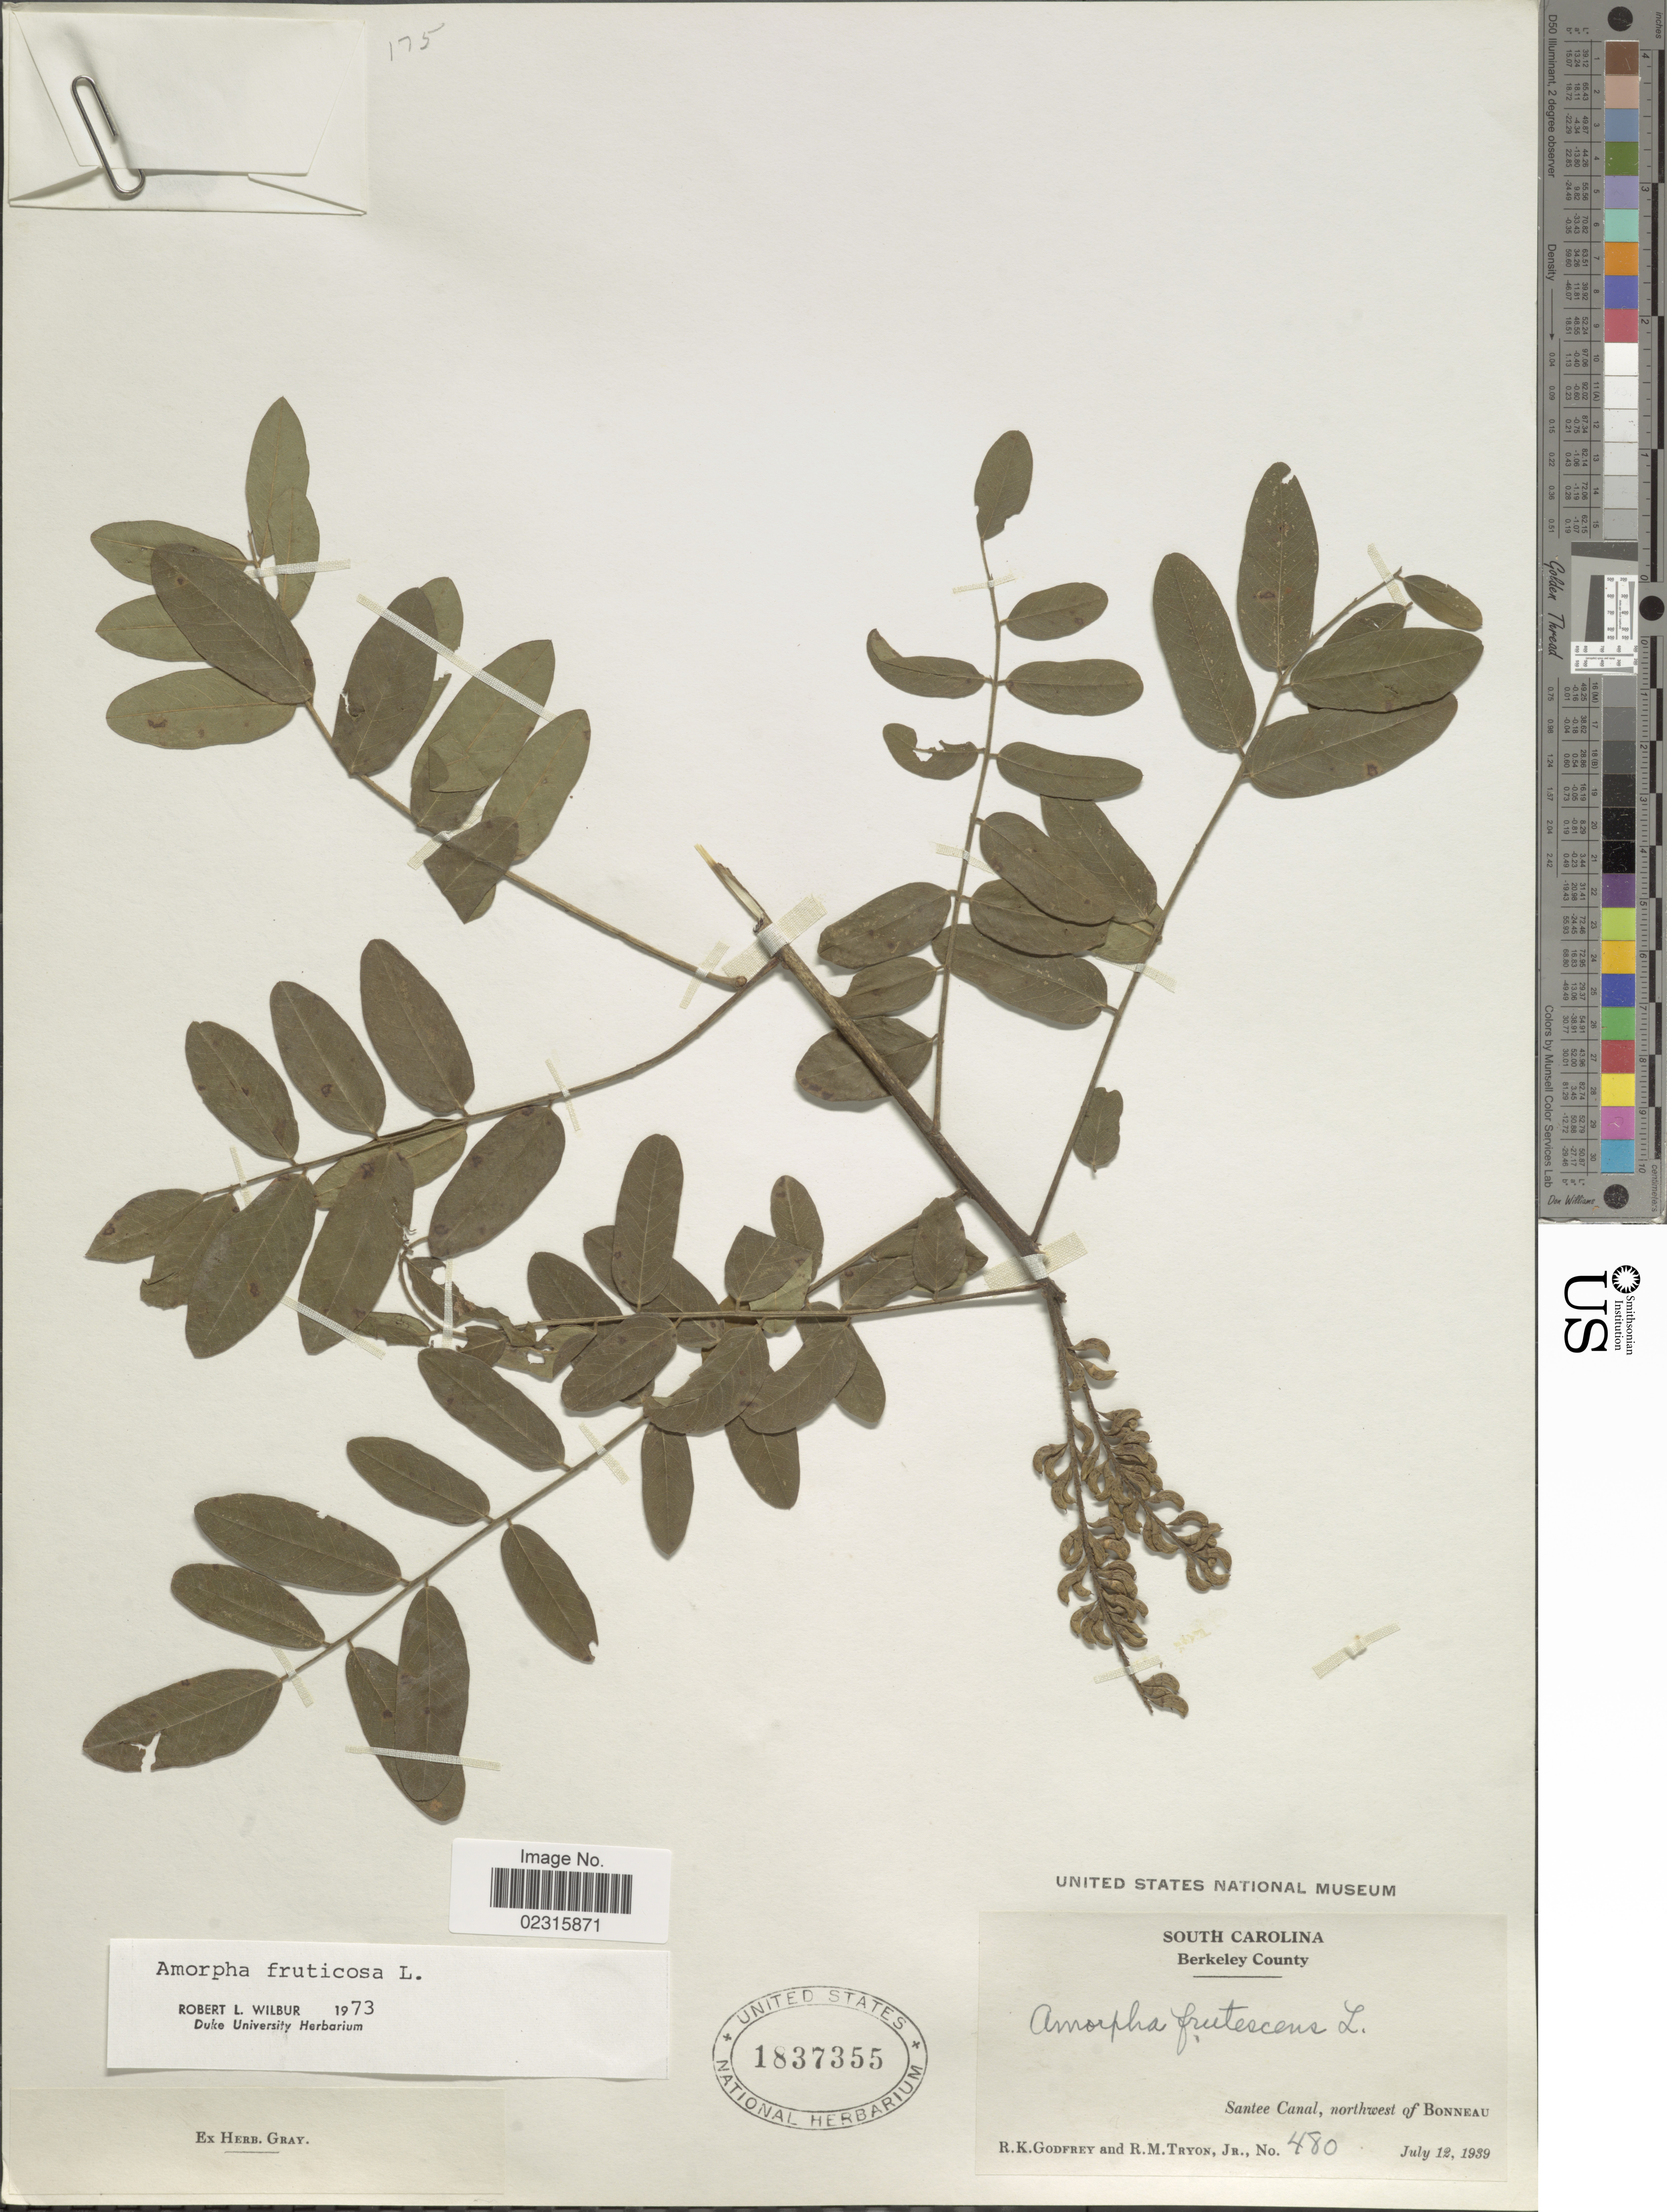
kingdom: Plantae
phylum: Tracheophyta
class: Magnoliopsida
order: Fabales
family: Fabaceae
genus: Amorpha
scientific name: Amorpha fruticosa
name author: L.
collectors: R. K. Godfrey & R. M. Tryon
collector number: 480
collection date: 1939-07-12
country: United States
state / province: South Carolina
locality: Berkeley County, Santee Canal, northwest of Bonneau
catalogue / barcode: US 1837355